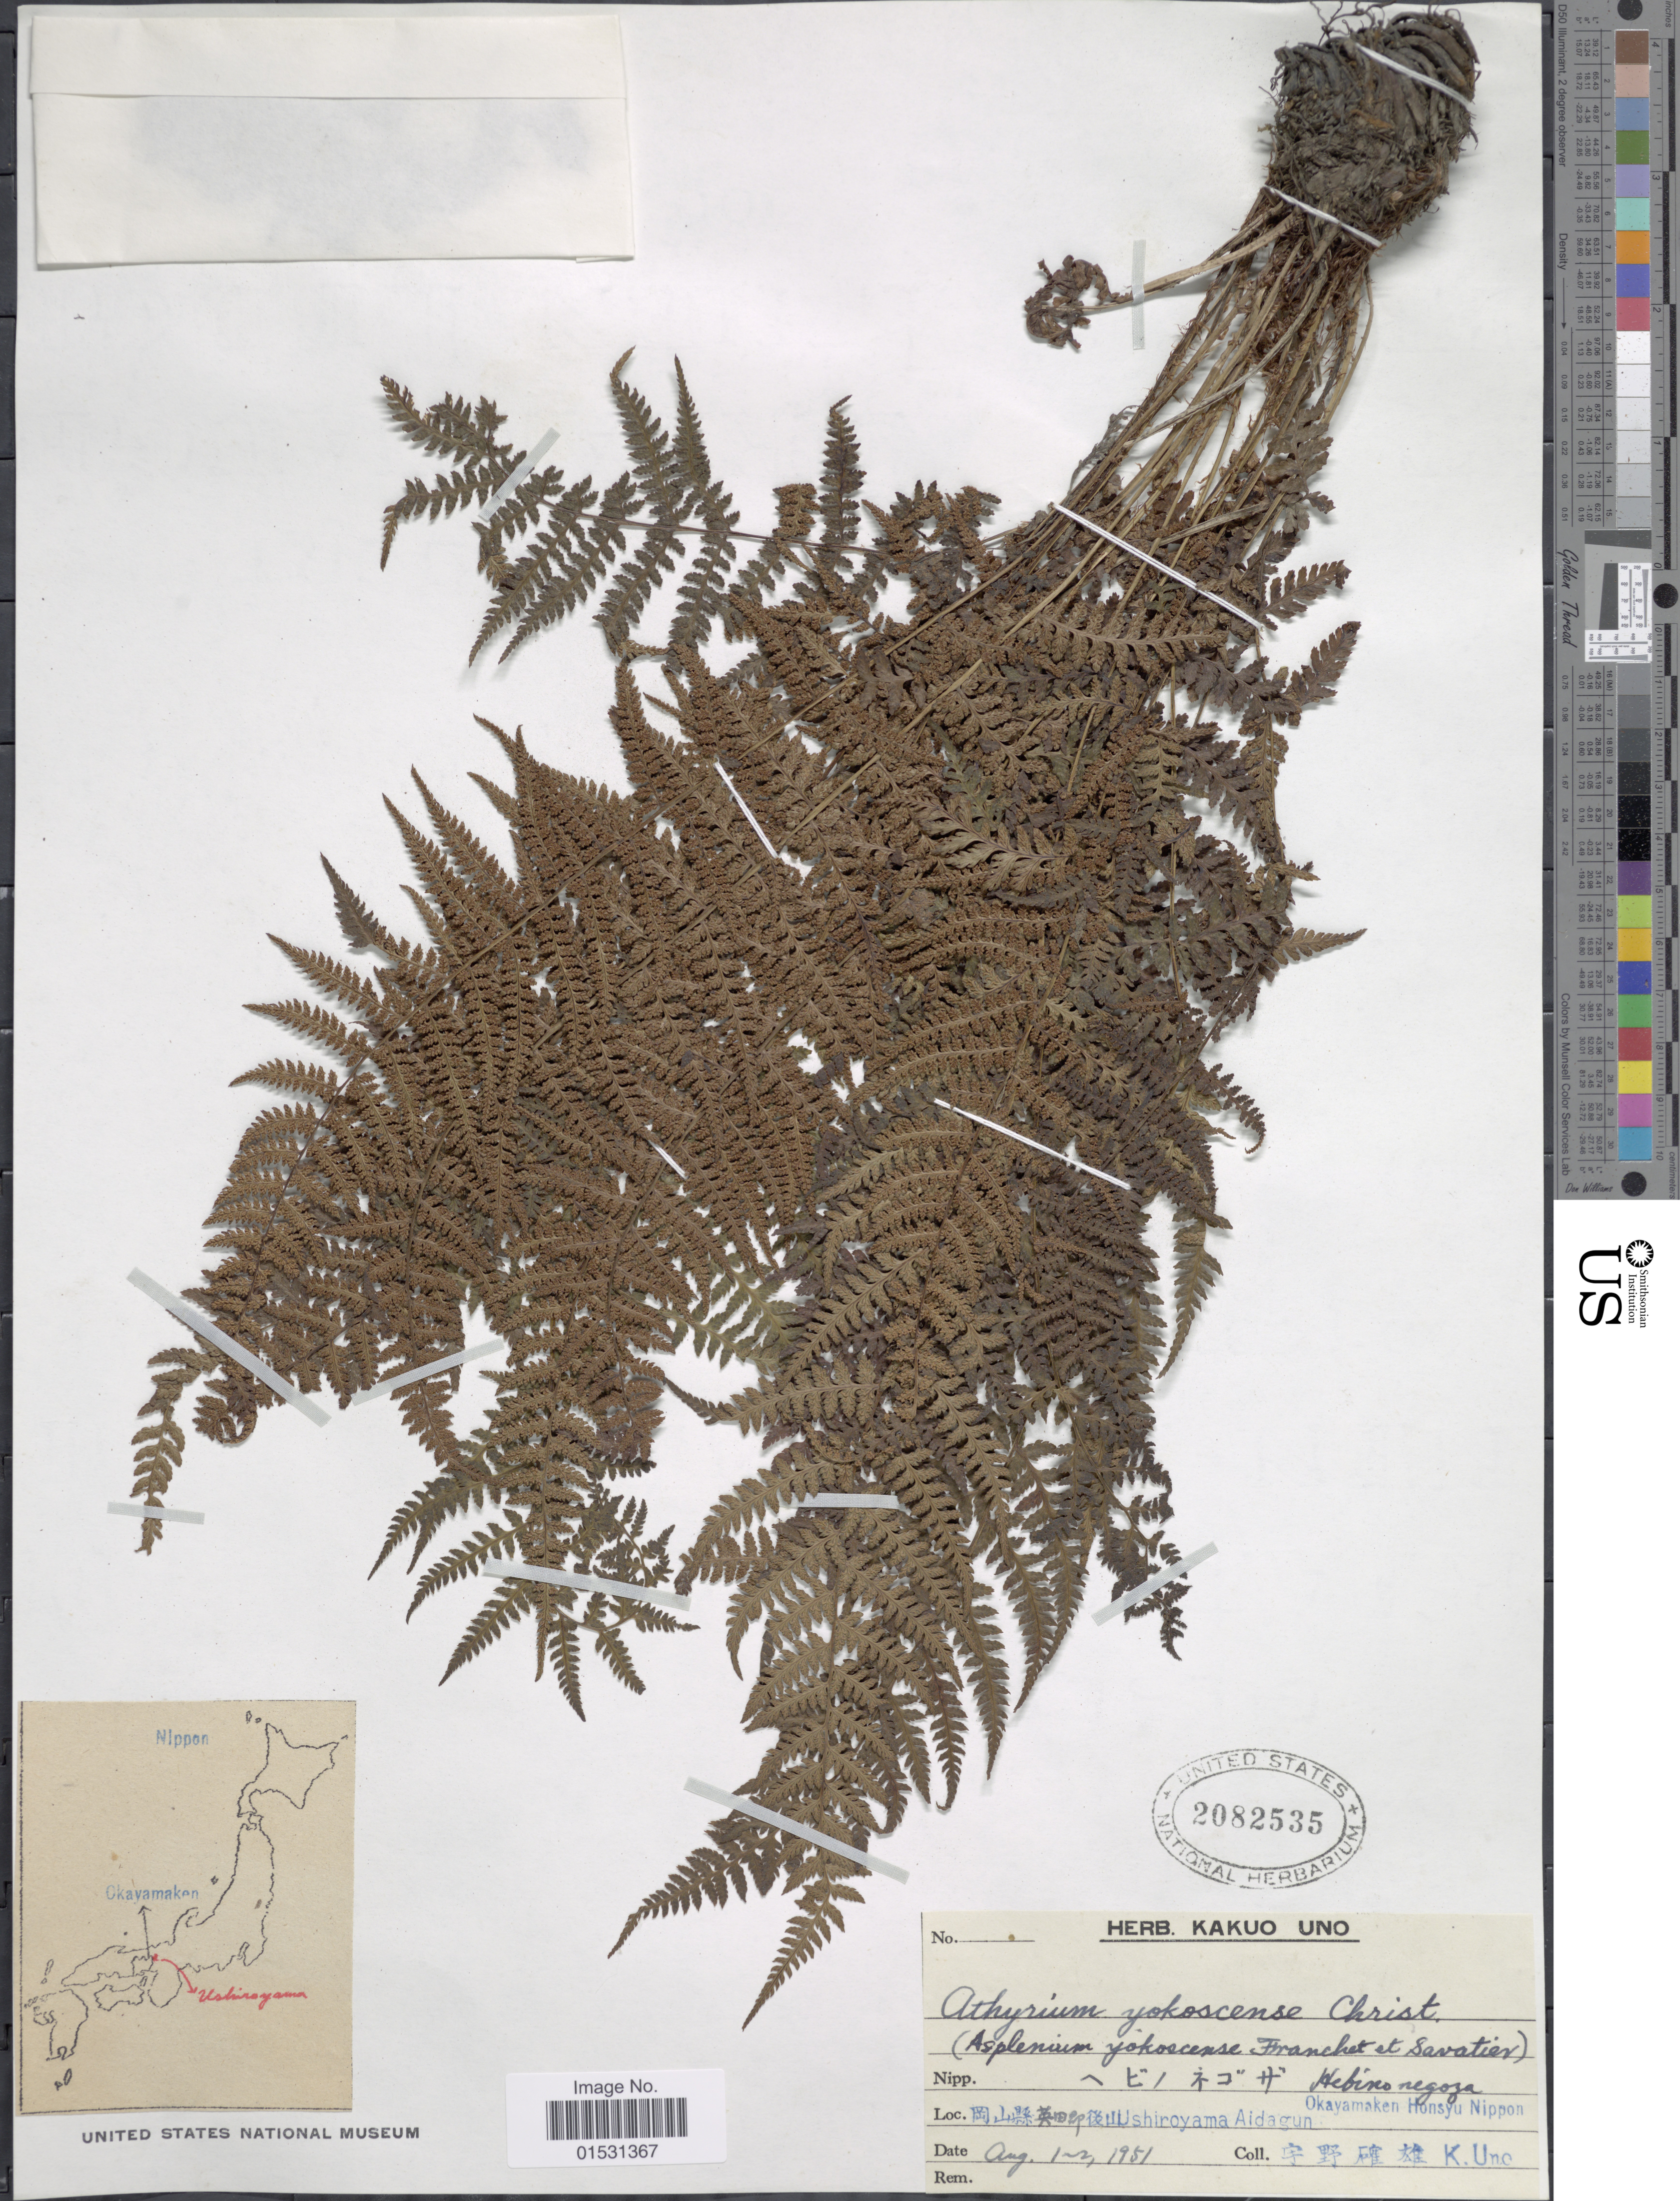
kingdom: Plantae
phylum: Tracheophyta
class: Polypodiopsida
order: Polypodiales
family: Athyriaceae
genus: Athyrium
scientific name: Athyrium yokoscense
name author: (Franch. & Sav.) Christ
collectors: K. Uno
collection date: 1951-08-01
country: Japan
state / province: Okayama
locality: Ushiroyama Aidagun. Okayama Honsyu Nippon.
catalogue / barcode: US 2082535